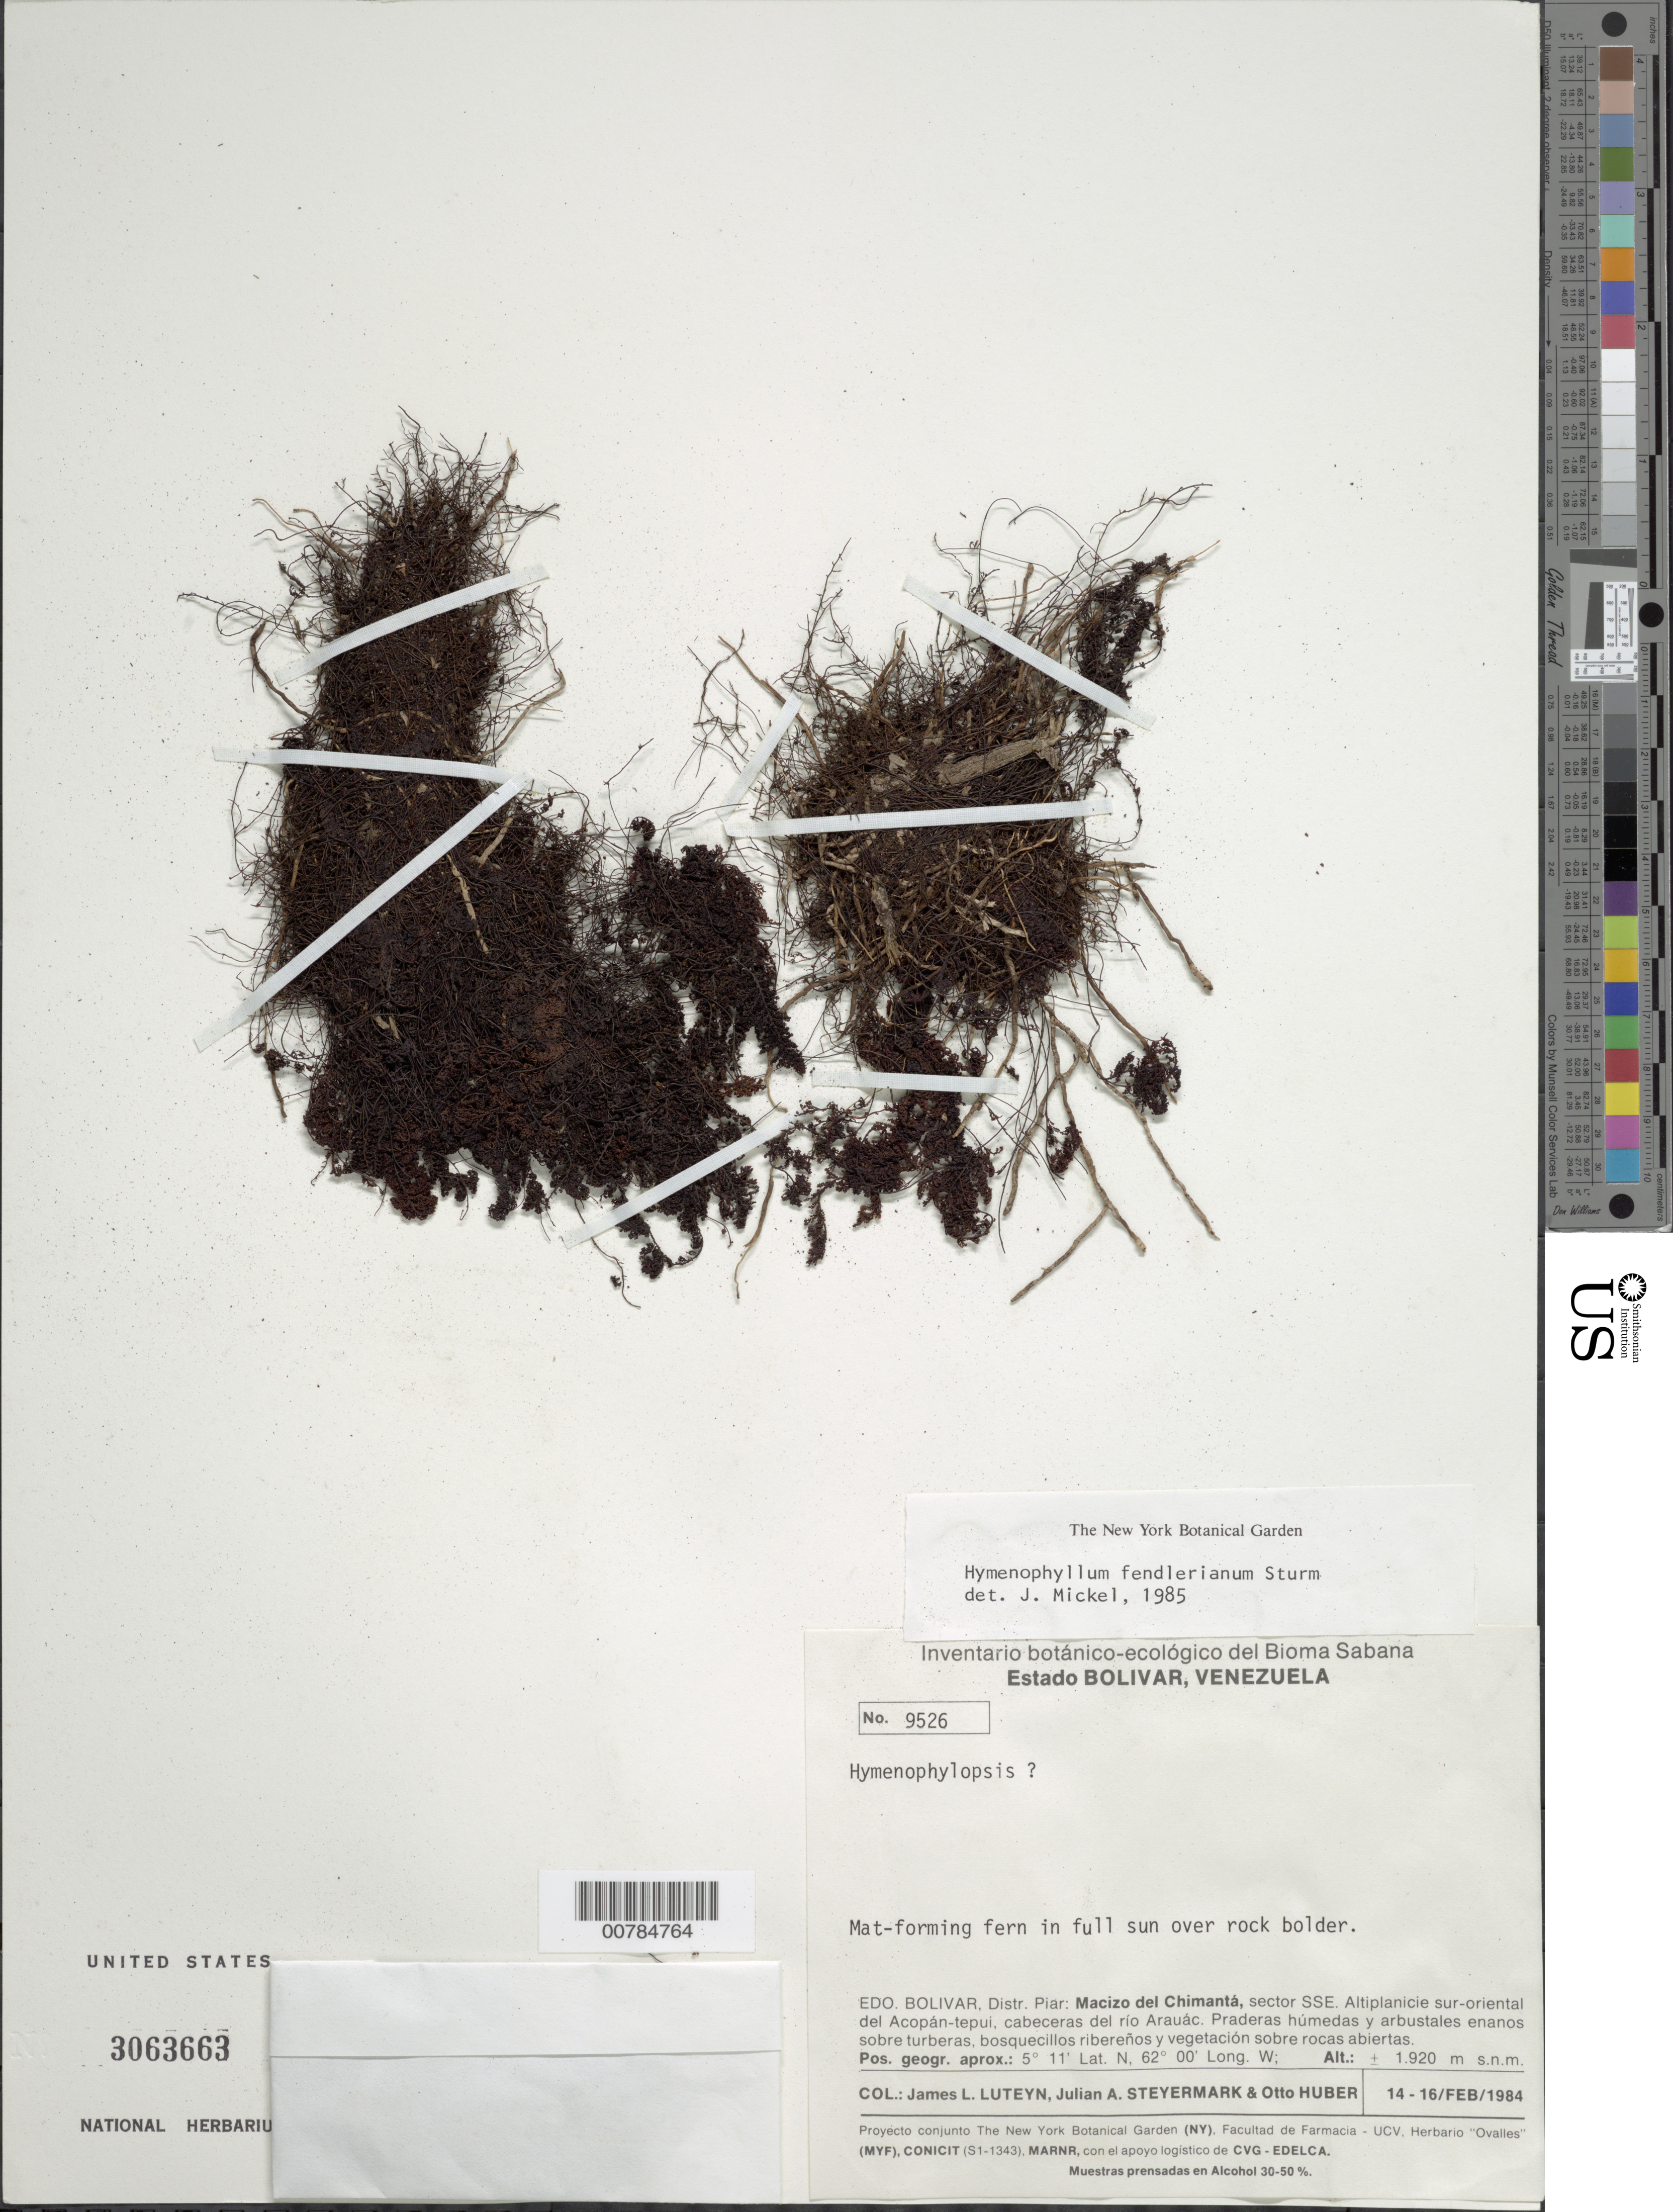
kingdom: Plantae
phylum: Tracheophyta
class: Polypodiopsida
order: Hymenophyllales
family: Hymenophyllaceae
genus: Hymenophyllum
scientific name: Hymenophyllum fendlerianum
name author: J.W. Sturm in Mart.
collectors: J. L. Luteyn, J. Steyermark & O. Huber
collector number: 9526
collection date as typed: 14-Feb-84 to 16-Feb-84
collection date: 1984-02-14/1984-02-16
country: Venezuela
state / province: Bolívar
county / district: Piar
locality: Macizo del Chimantá, sector SSE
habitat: Praderas húmedas y arbustales enanos sobre turberas; in full sun over rock boulder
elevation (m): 1920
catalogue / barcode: US 3063663